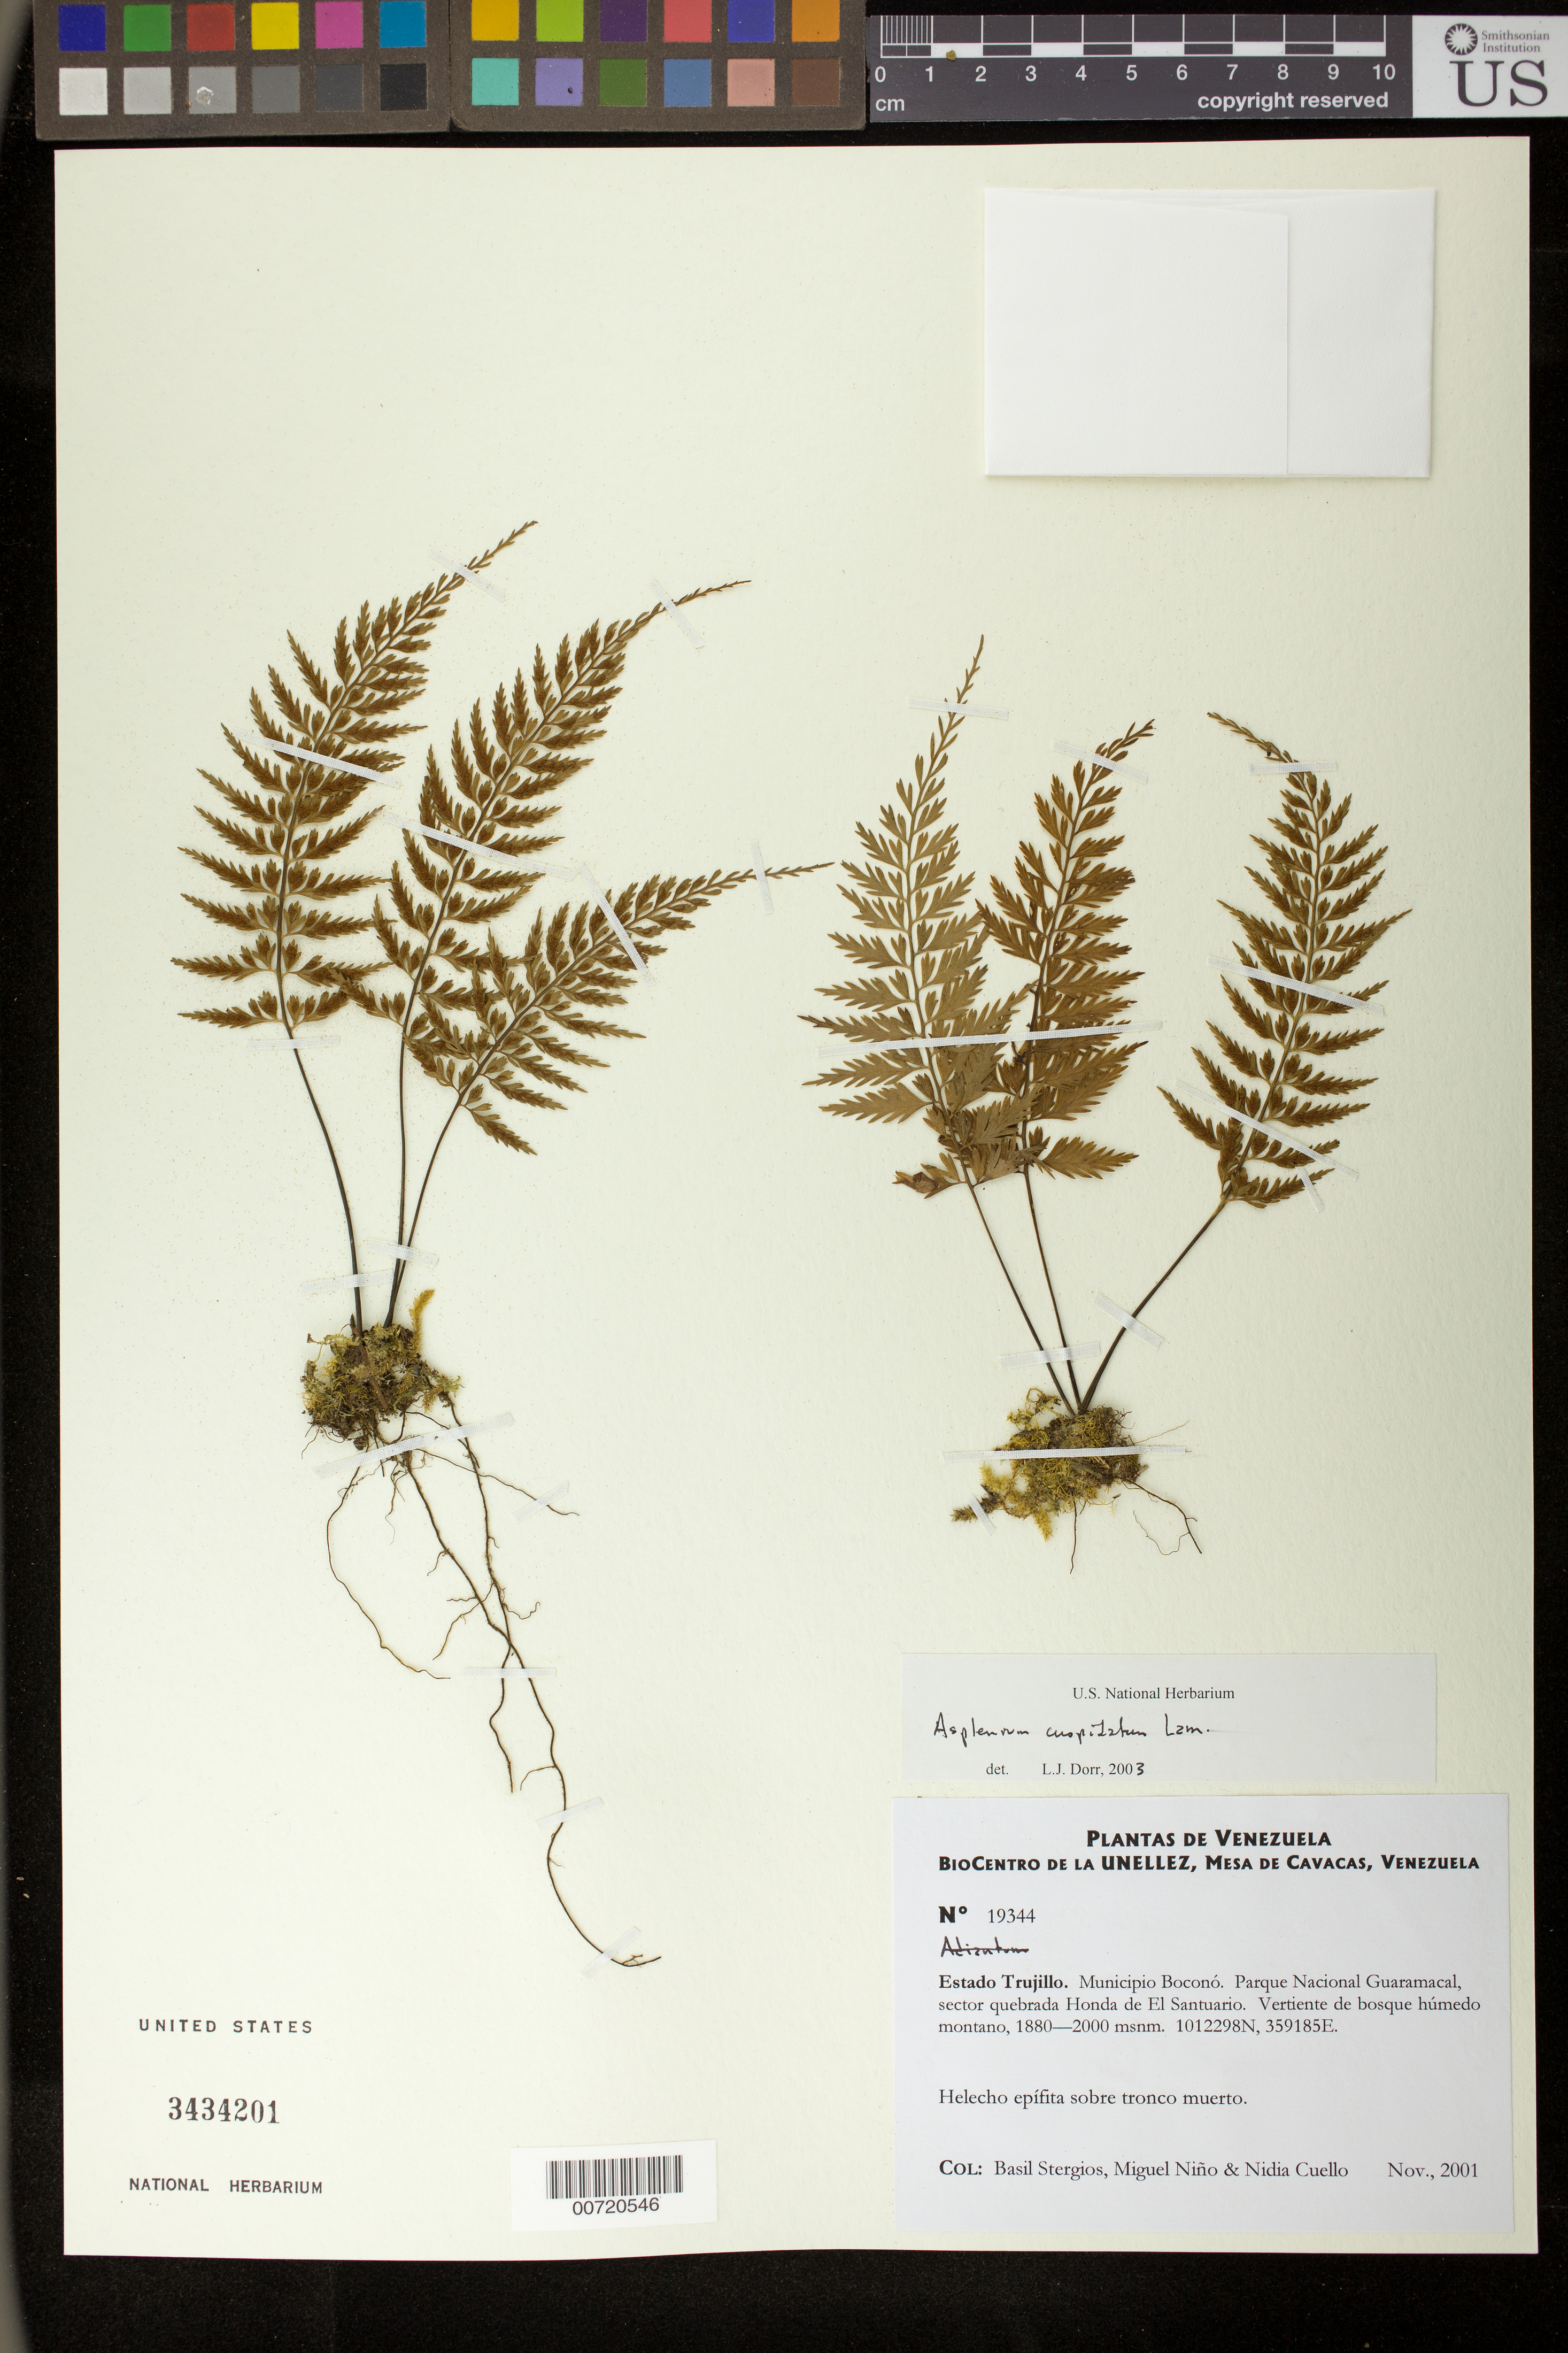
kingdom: Plantae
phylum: Tracheophyta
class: Polypodiopsida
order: Polypodiales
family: Aspleniaceae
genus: Asplenium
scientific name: Asplenium cuspidatum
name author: Lam.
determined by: Dorr, L. J., (BOT), Smithsonian Institution - National Museum of Natural History (UNITED STATES)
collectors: B. G. Stergios, S. M. Niño & N. L. Cuello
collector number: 19344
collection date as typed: Nov 2001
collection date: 2001-11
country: Venezuela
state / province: Trujillo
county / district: Boconó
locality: Parque Nacional Guaramacal. Sector quebrada Honda de El Santuario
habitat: Vertiente de bosque húmedo montano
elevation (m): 1880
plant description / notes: PORT, US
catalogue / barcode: US 3434201